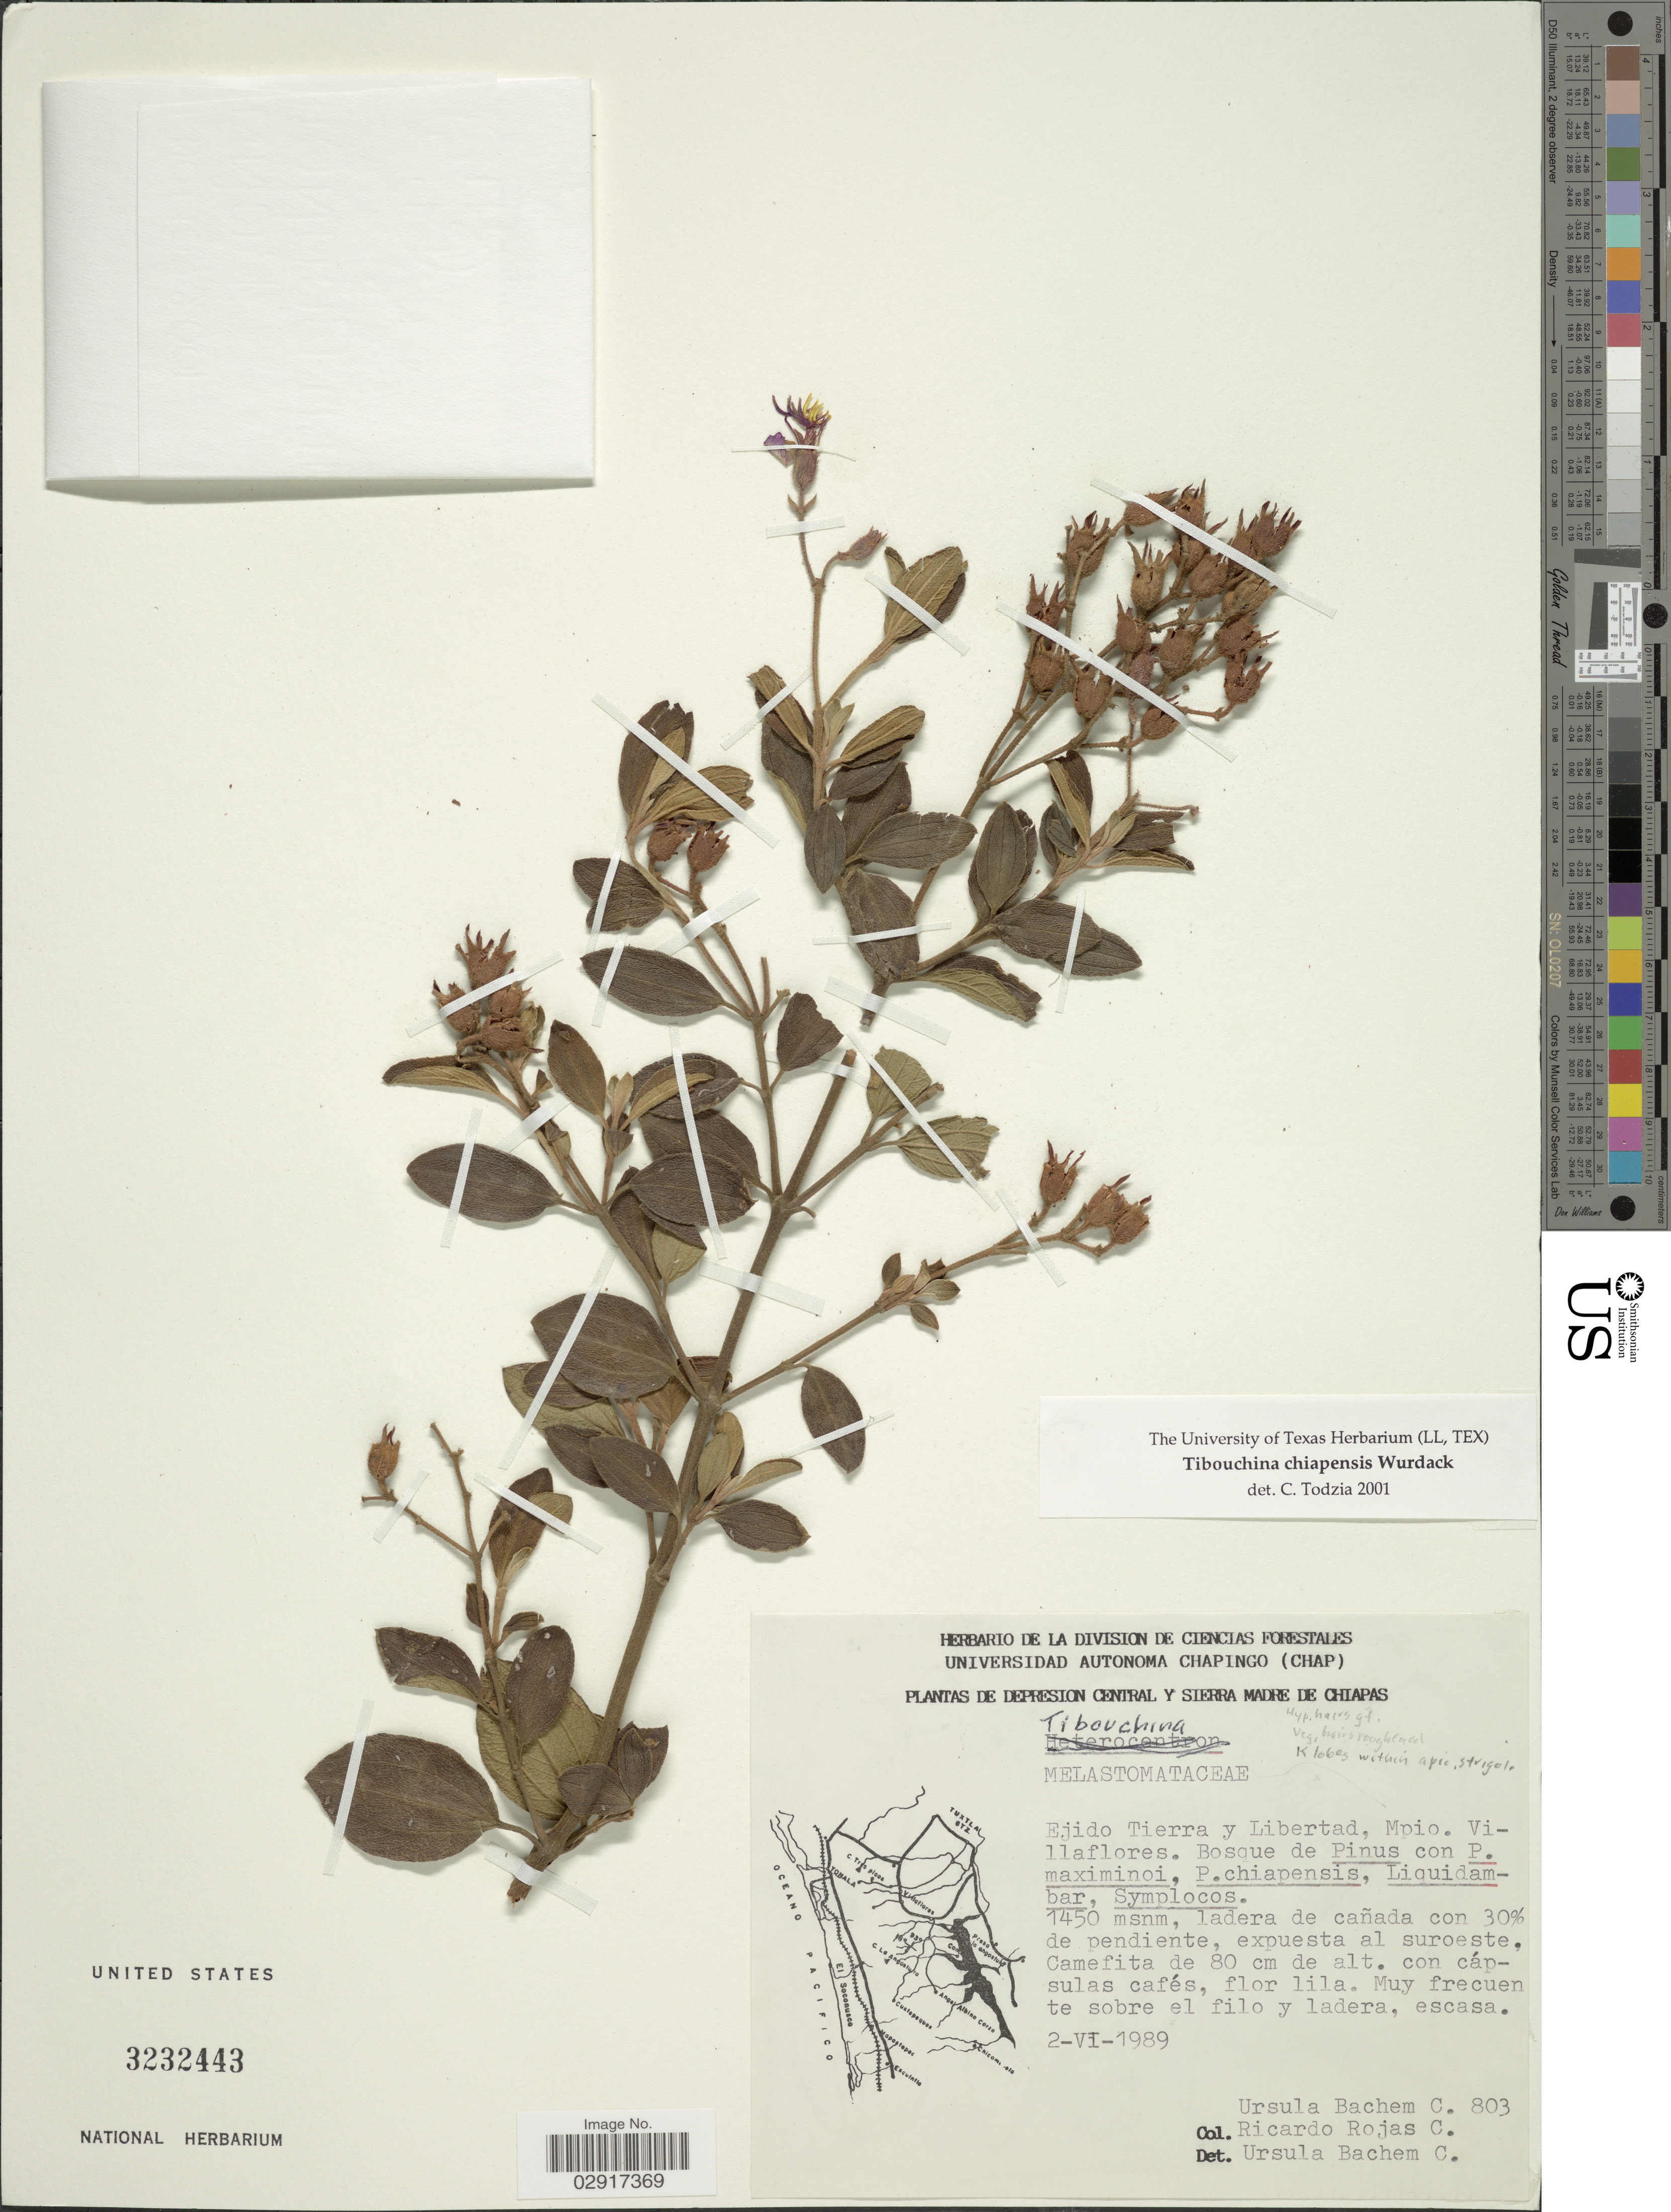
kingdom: Plantae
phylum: Tracheophyta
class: Magnoliopsida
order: Myrtales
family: Melastomataceae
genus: Heterocentron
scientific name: Heterocentron chiapense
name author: (Wurdack) P.J.F. Guim. & Michelang.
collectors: U. Bachem C. & R. Rojas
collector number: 803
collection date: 1989-06-02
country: Mexico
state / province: Chiapas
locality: Depresion Central y Sierra Madre de Chiapas. Ejido Tierra y Libertad, Mpio. Villaflores.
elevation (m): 1450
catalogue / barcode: US 3232443